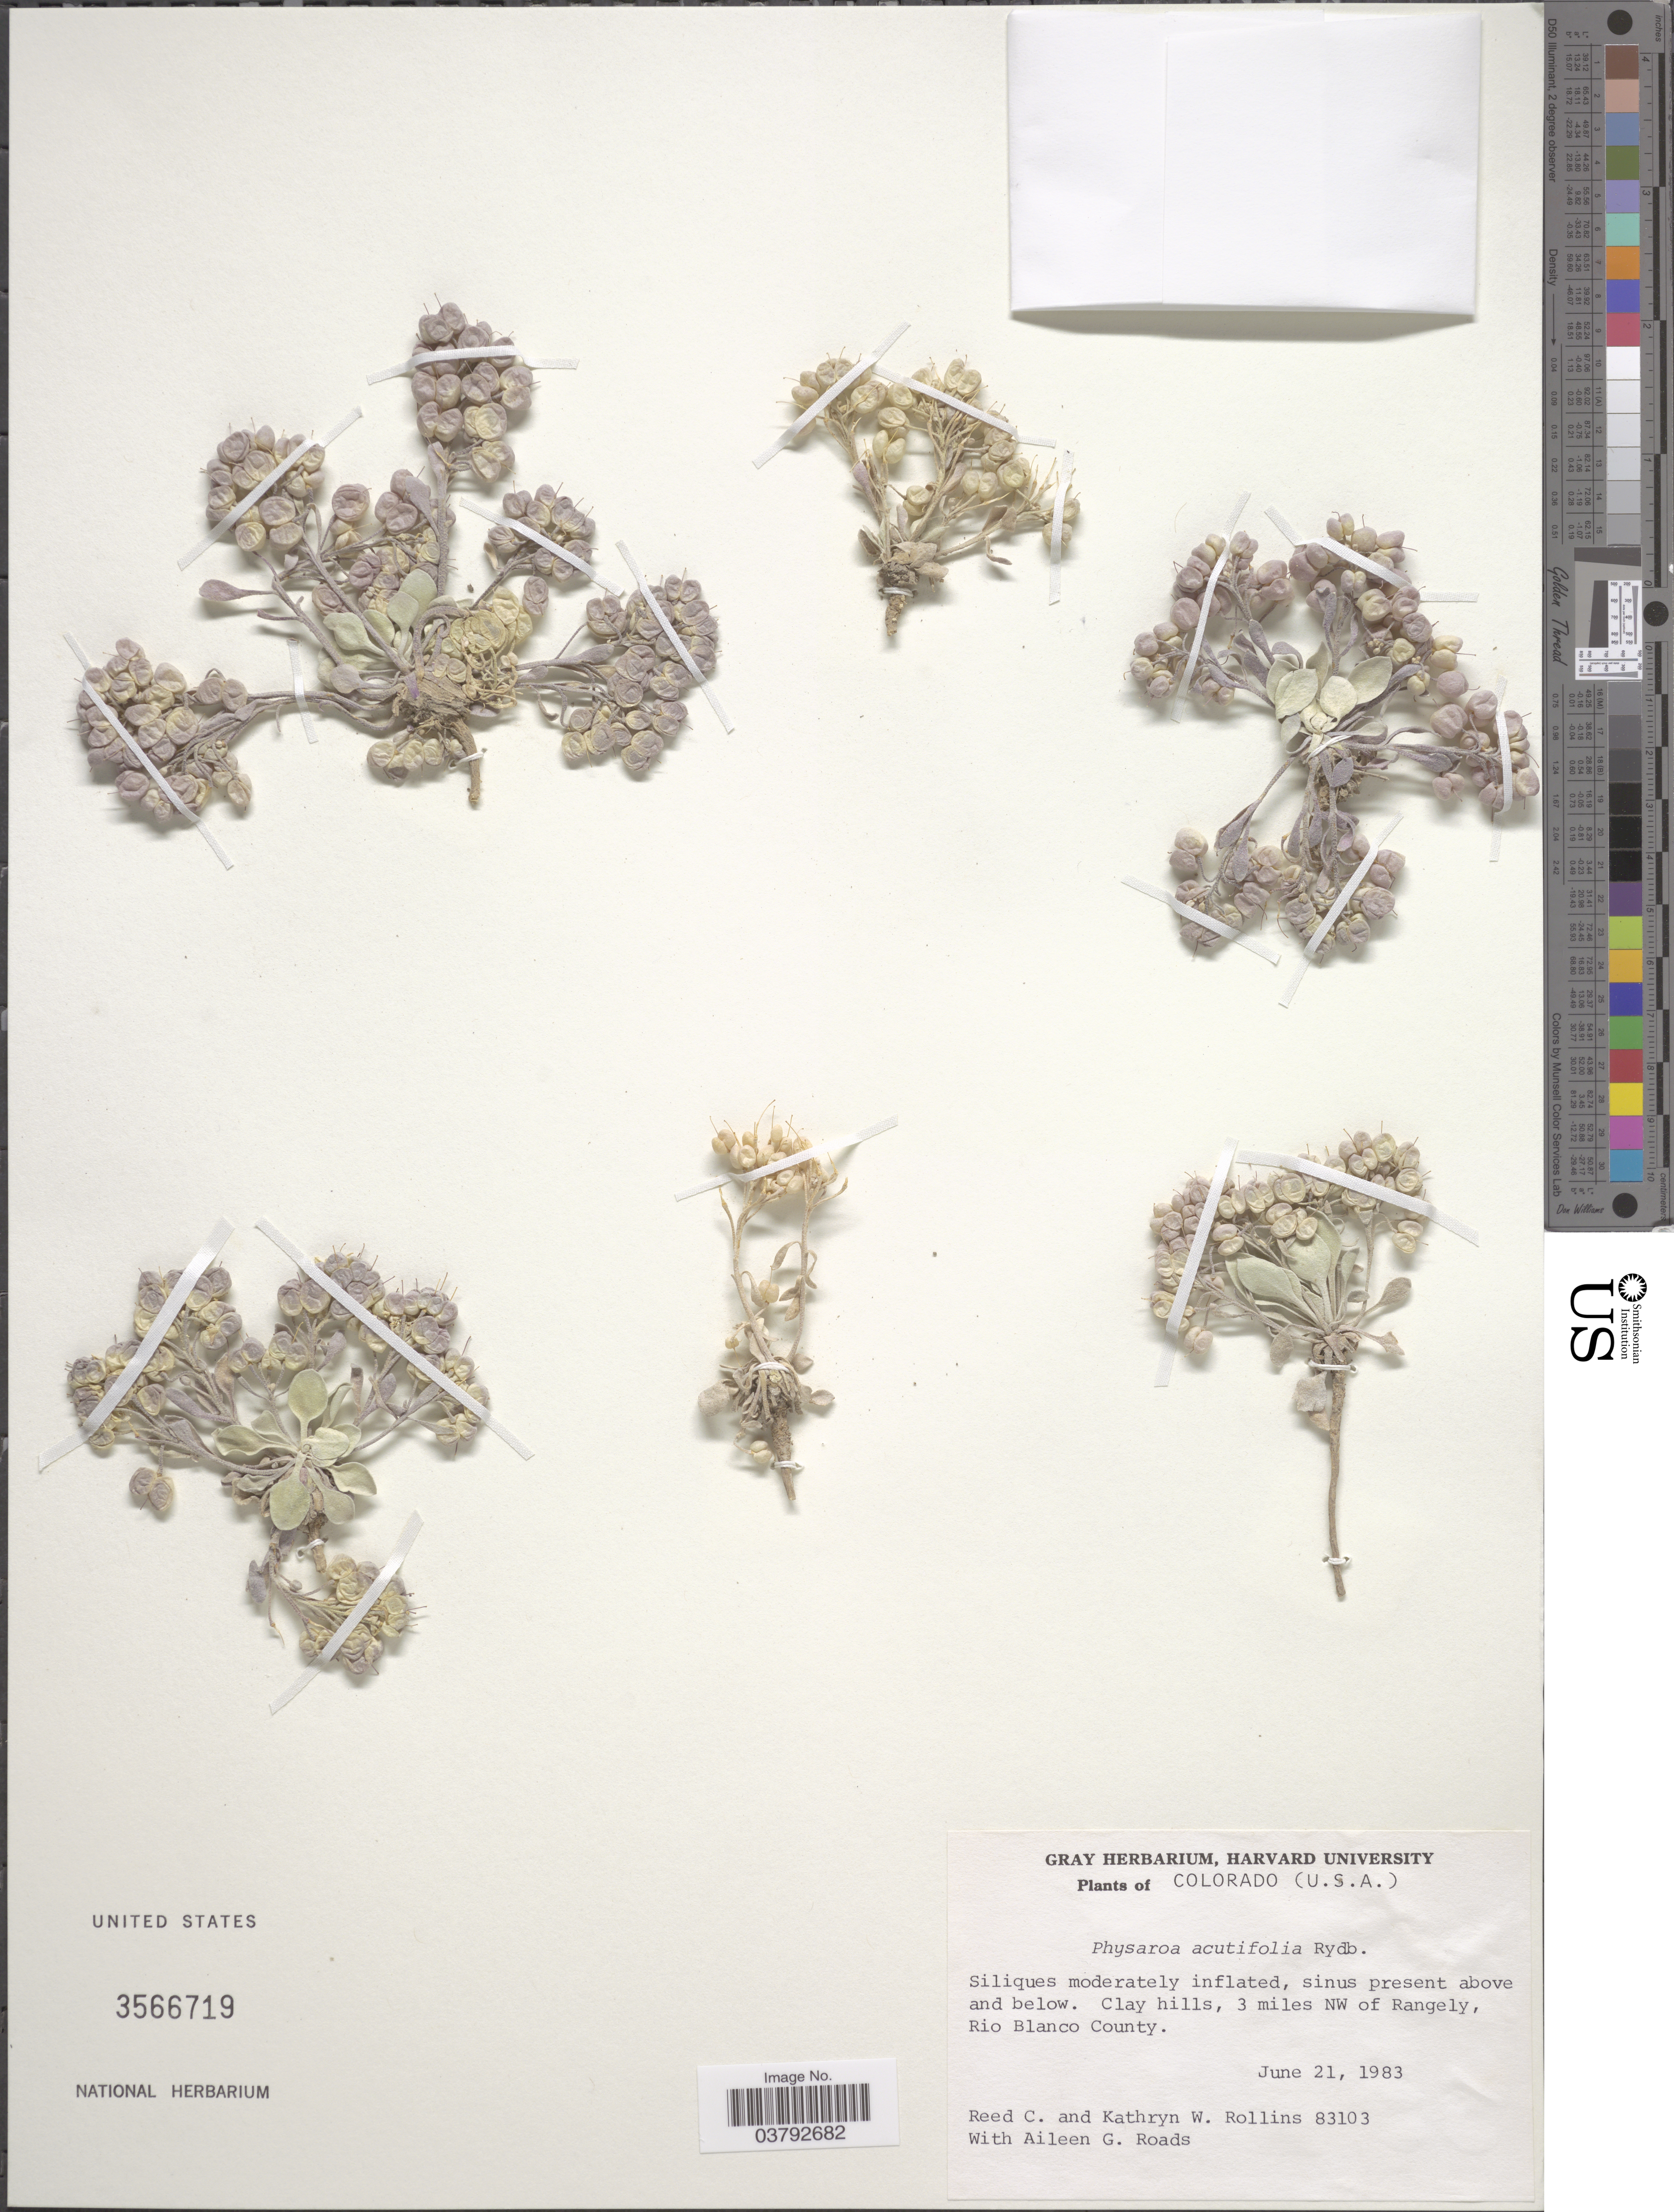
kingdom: Plantae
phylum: Tracheophyta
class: Magnoliopsida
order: Brassicales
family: Brassicaceae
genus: Physaria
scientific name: Physaria acutifolia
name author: Rydb.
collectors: R. C. Rollins, K. W. Rollins & A. Roads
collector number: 83103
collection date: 1983-06-21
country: United States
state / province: Colorado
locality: Clay hills, 3 miles NW of Rangely, Rio Blanco County.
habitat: clay hills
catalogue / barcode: US 3566719